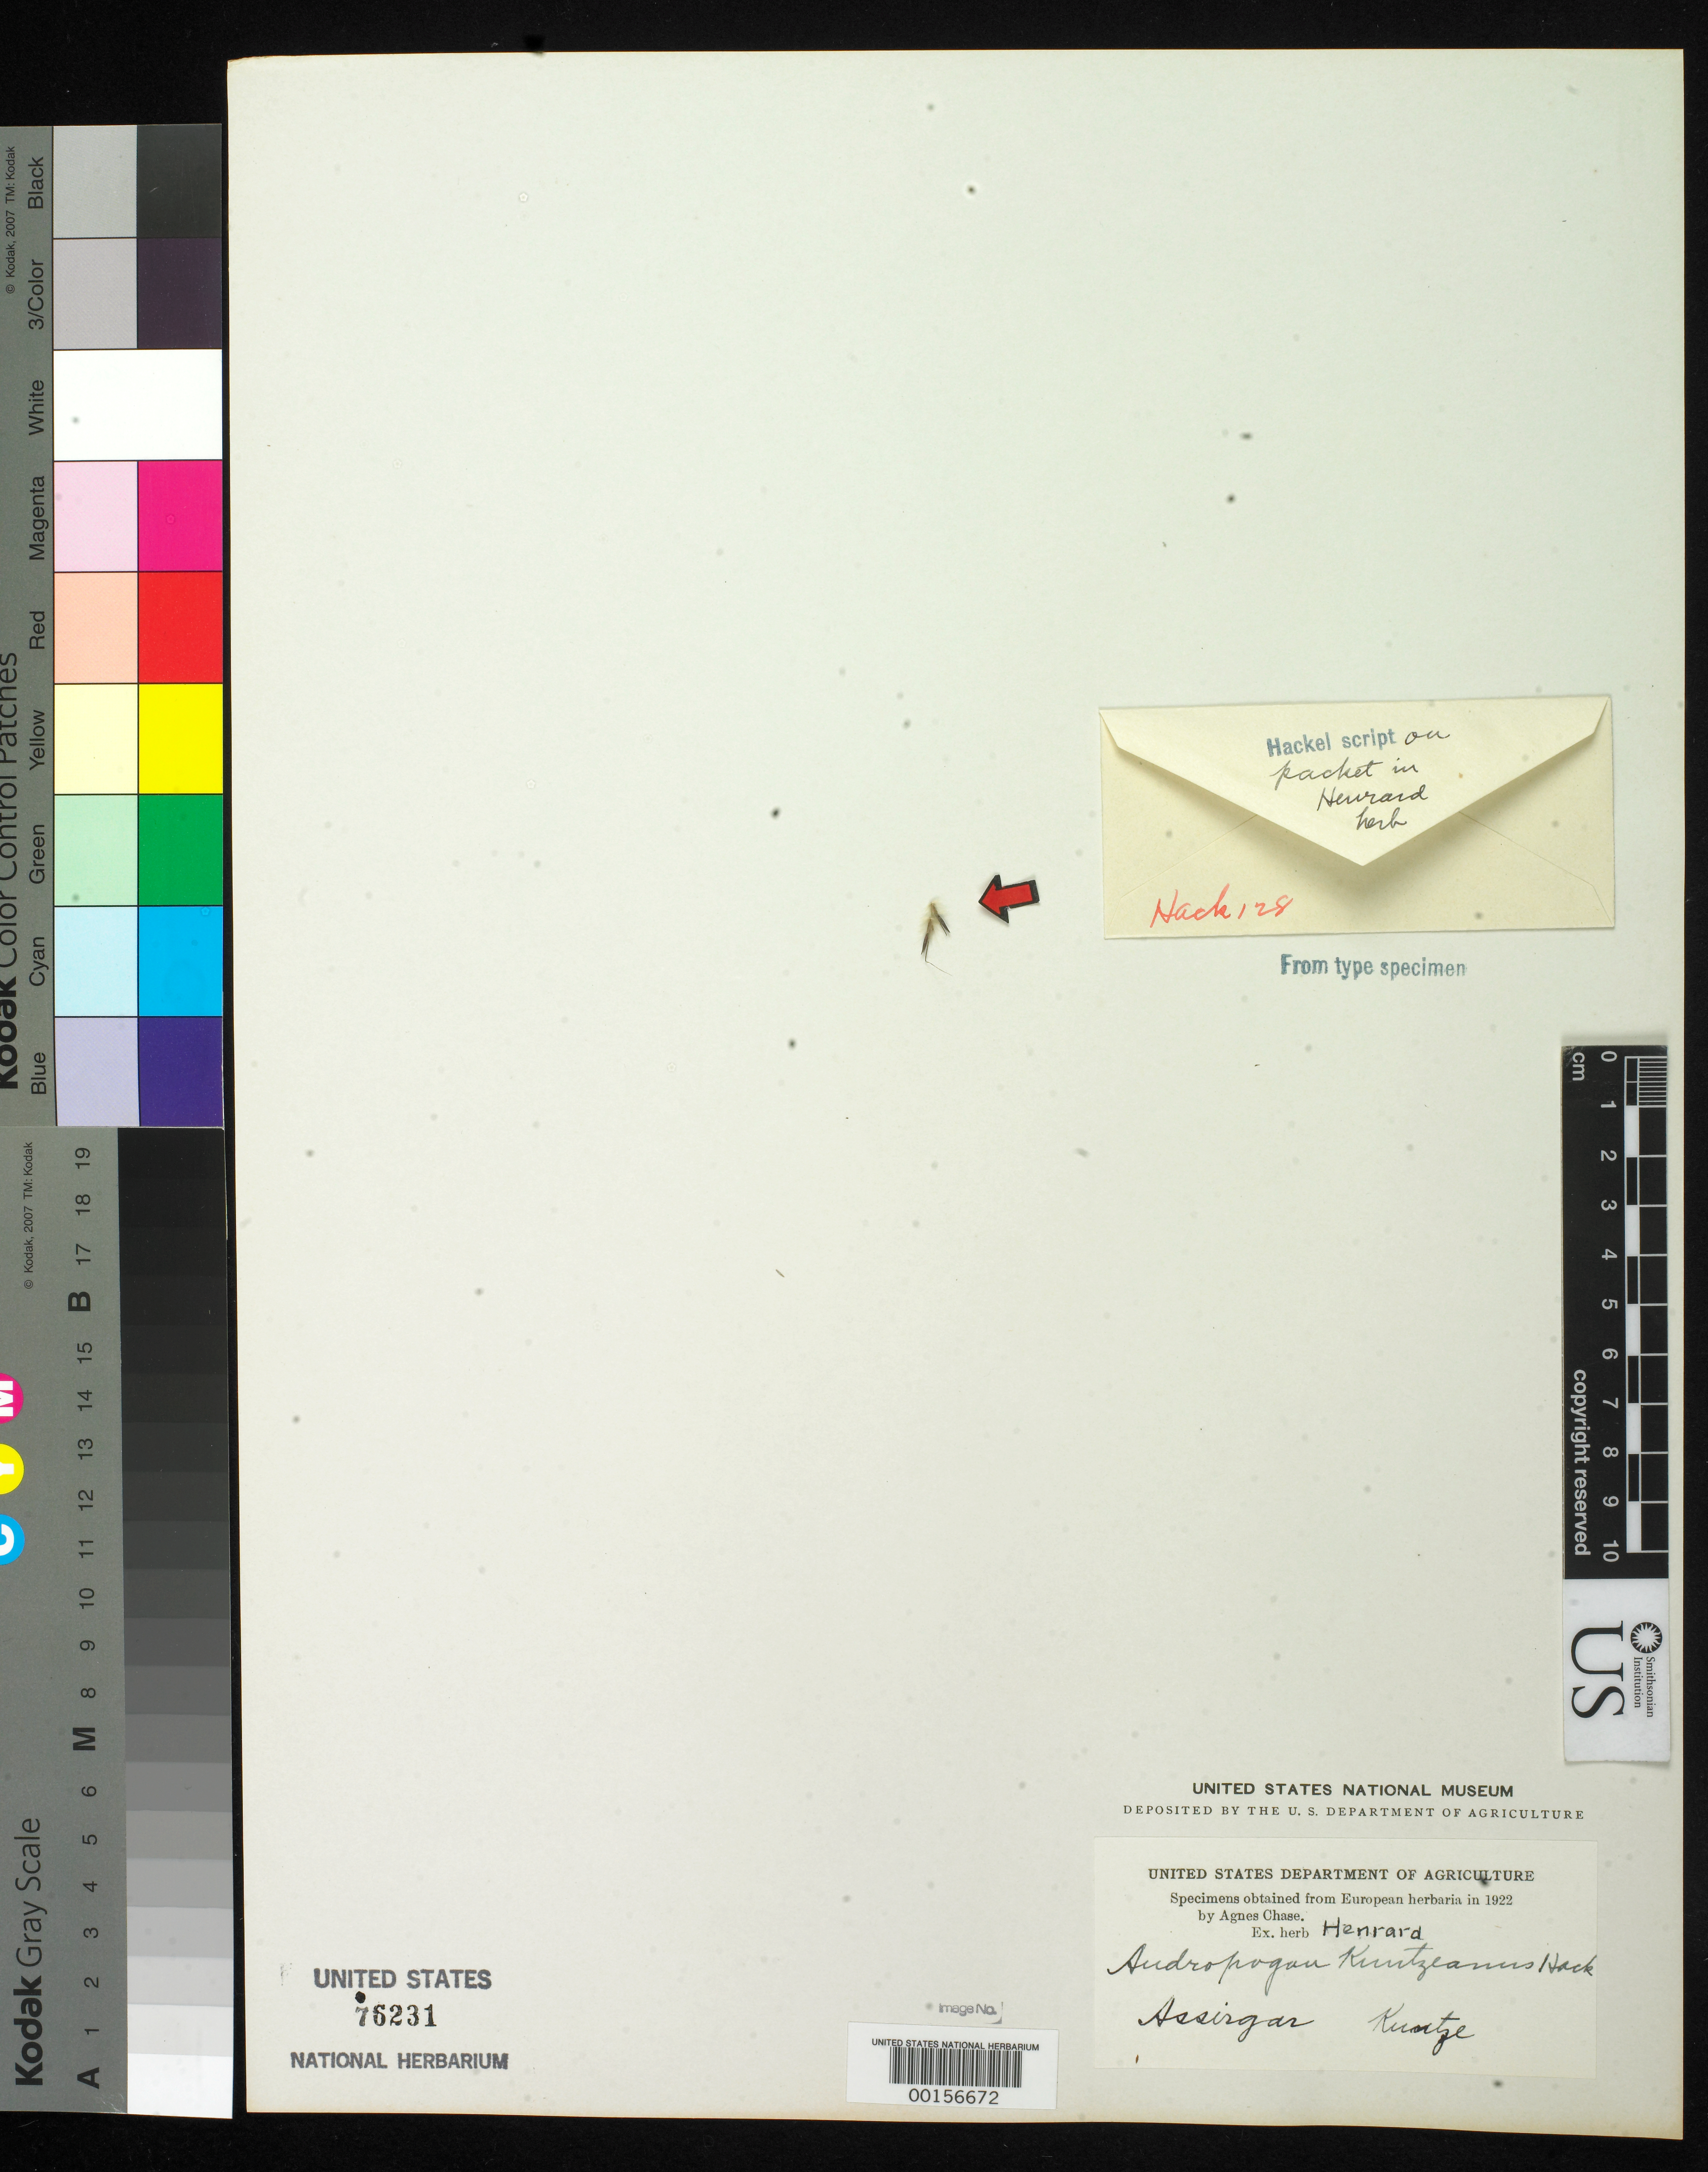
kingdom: Plantae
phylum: Tracheophyta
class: Liliopsida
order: Poales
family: Poaceae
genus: Andropogon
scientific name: Andropogon kuntzeanus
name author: Hack. in A. DC.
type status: Type Fragment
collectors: C.E.O. Kuntze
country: India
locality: Prope Assirgar.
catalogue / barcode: US 76231